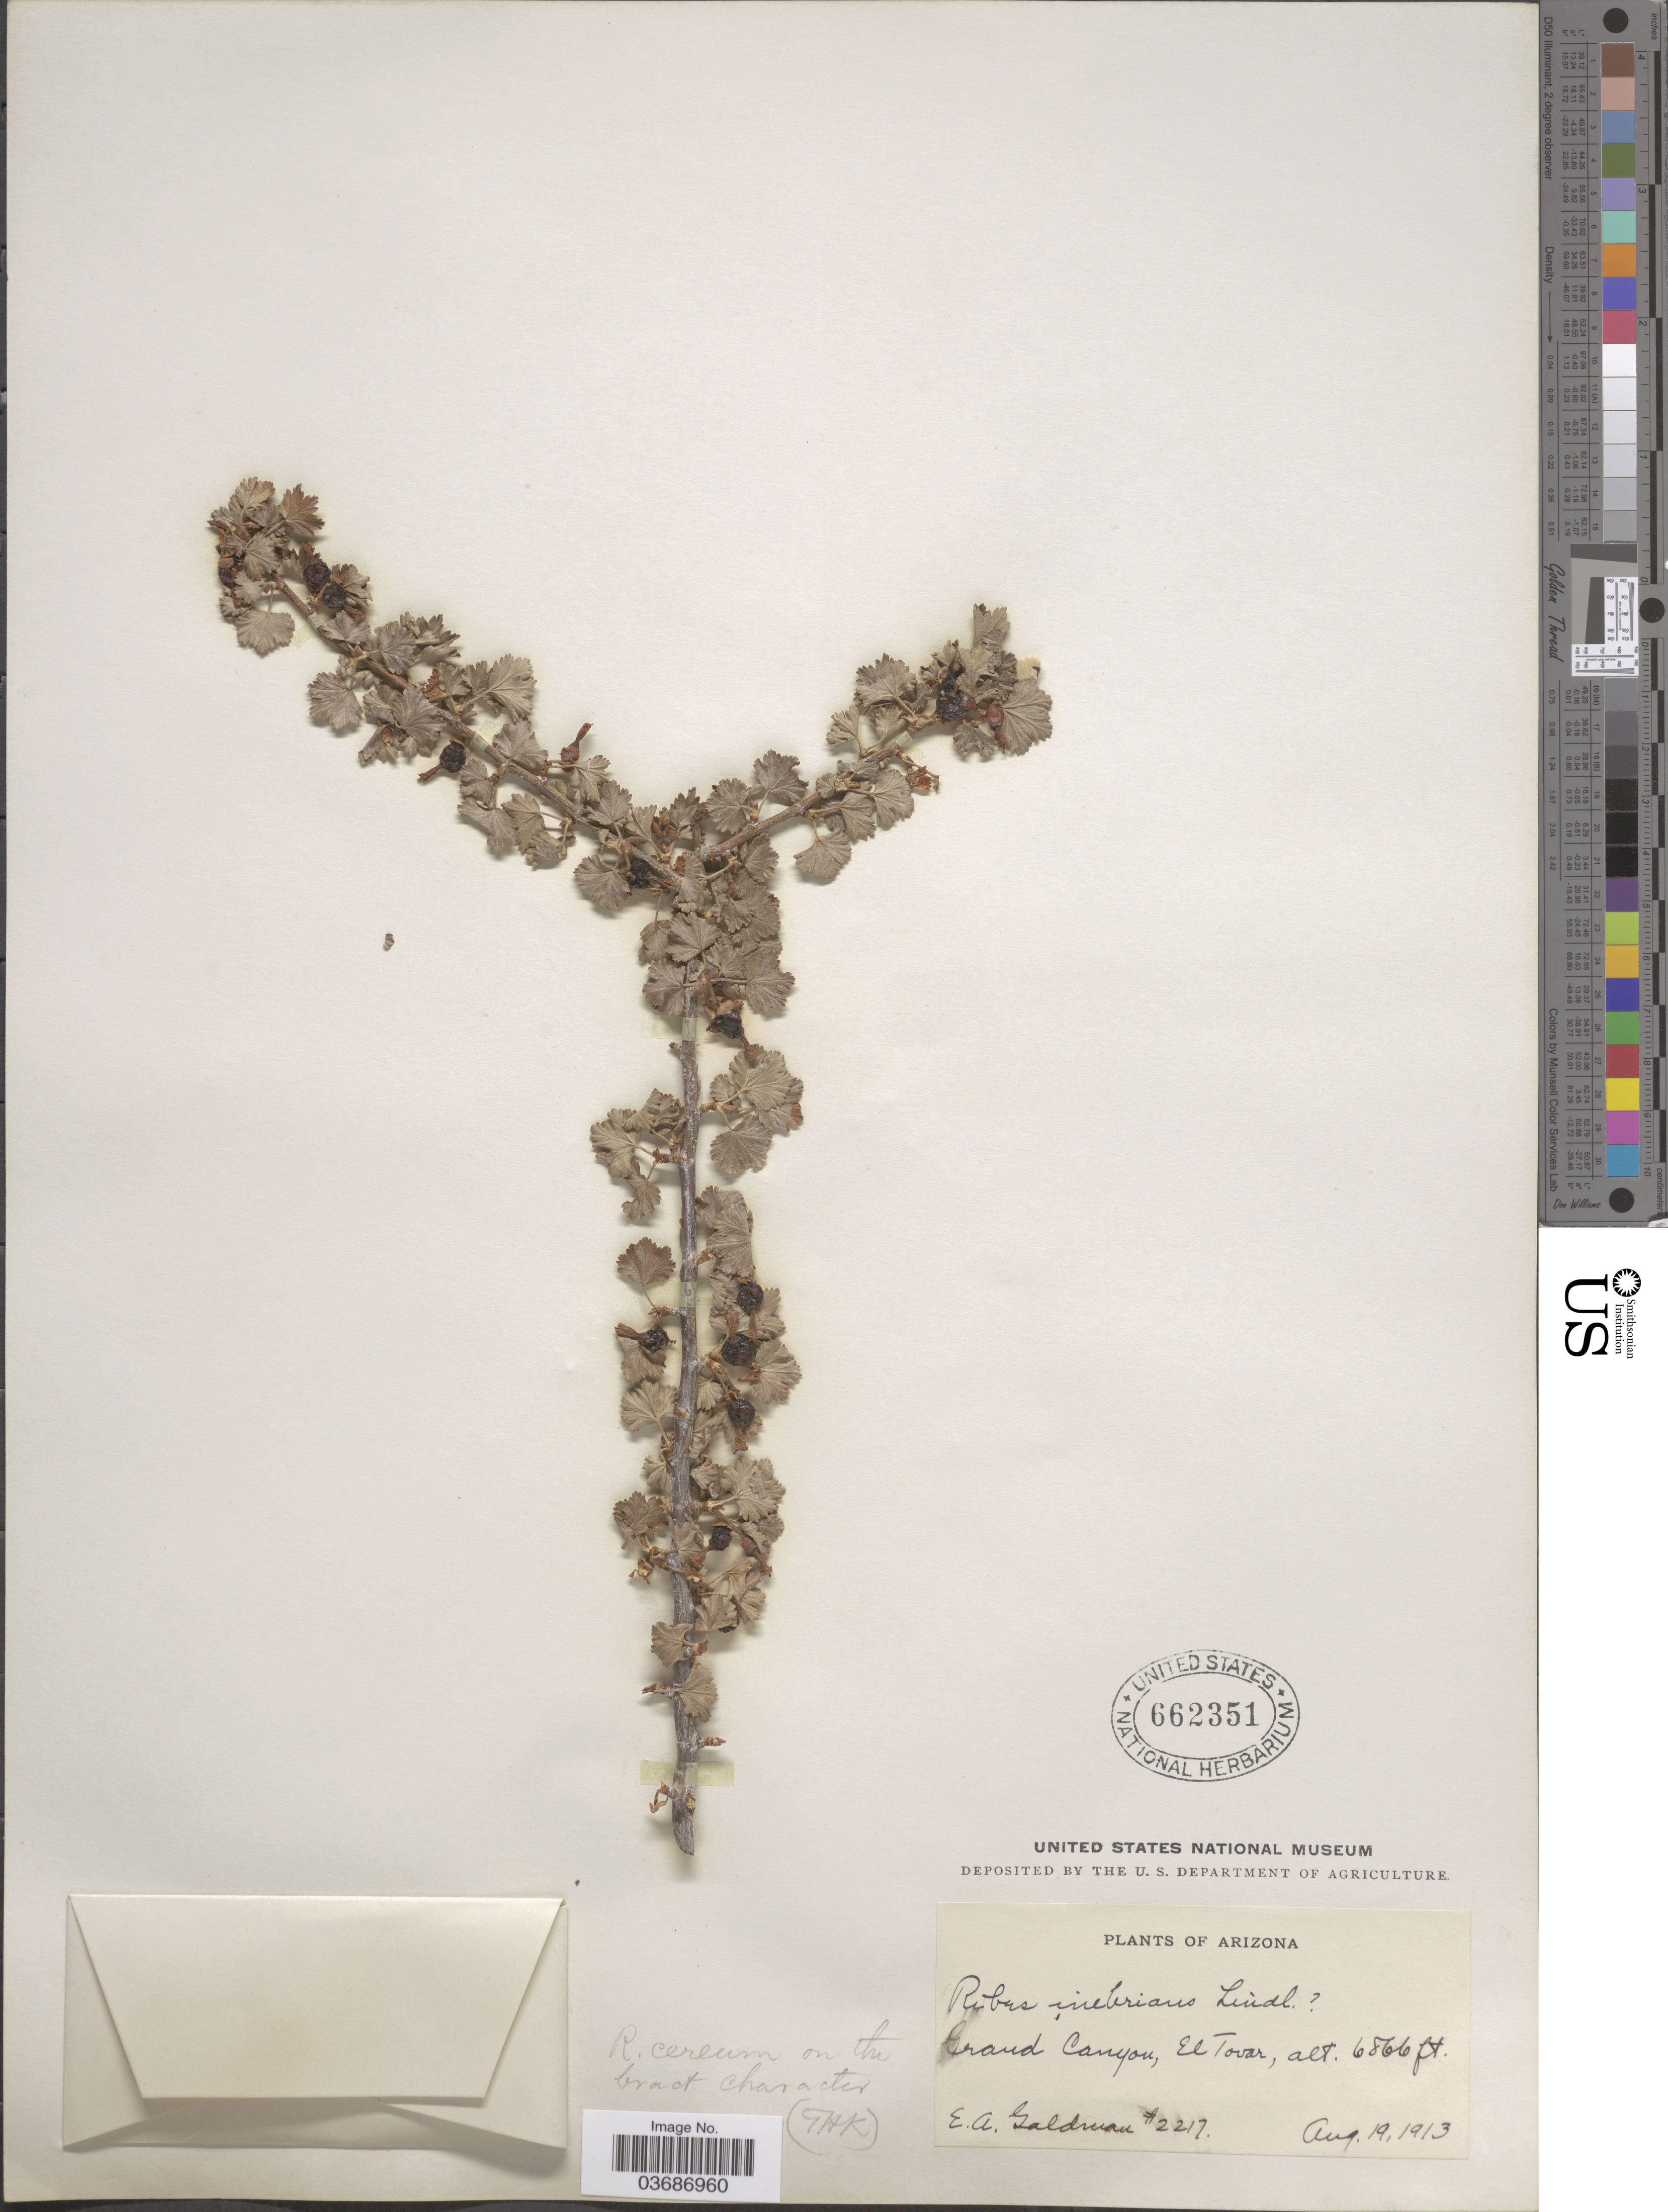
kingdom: Plantae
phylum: Tracheophyta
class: Magnoliopsida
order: Saxifragales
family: Grossulariaceae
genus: Ribes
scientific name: Ribes cereum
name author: Douglas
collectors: E. A. Goldman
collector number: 2217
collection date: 1913-08-19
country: United States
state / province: Arizona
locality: Grand Canyon, El Tovar.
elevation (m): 2093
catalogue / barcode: US 662351